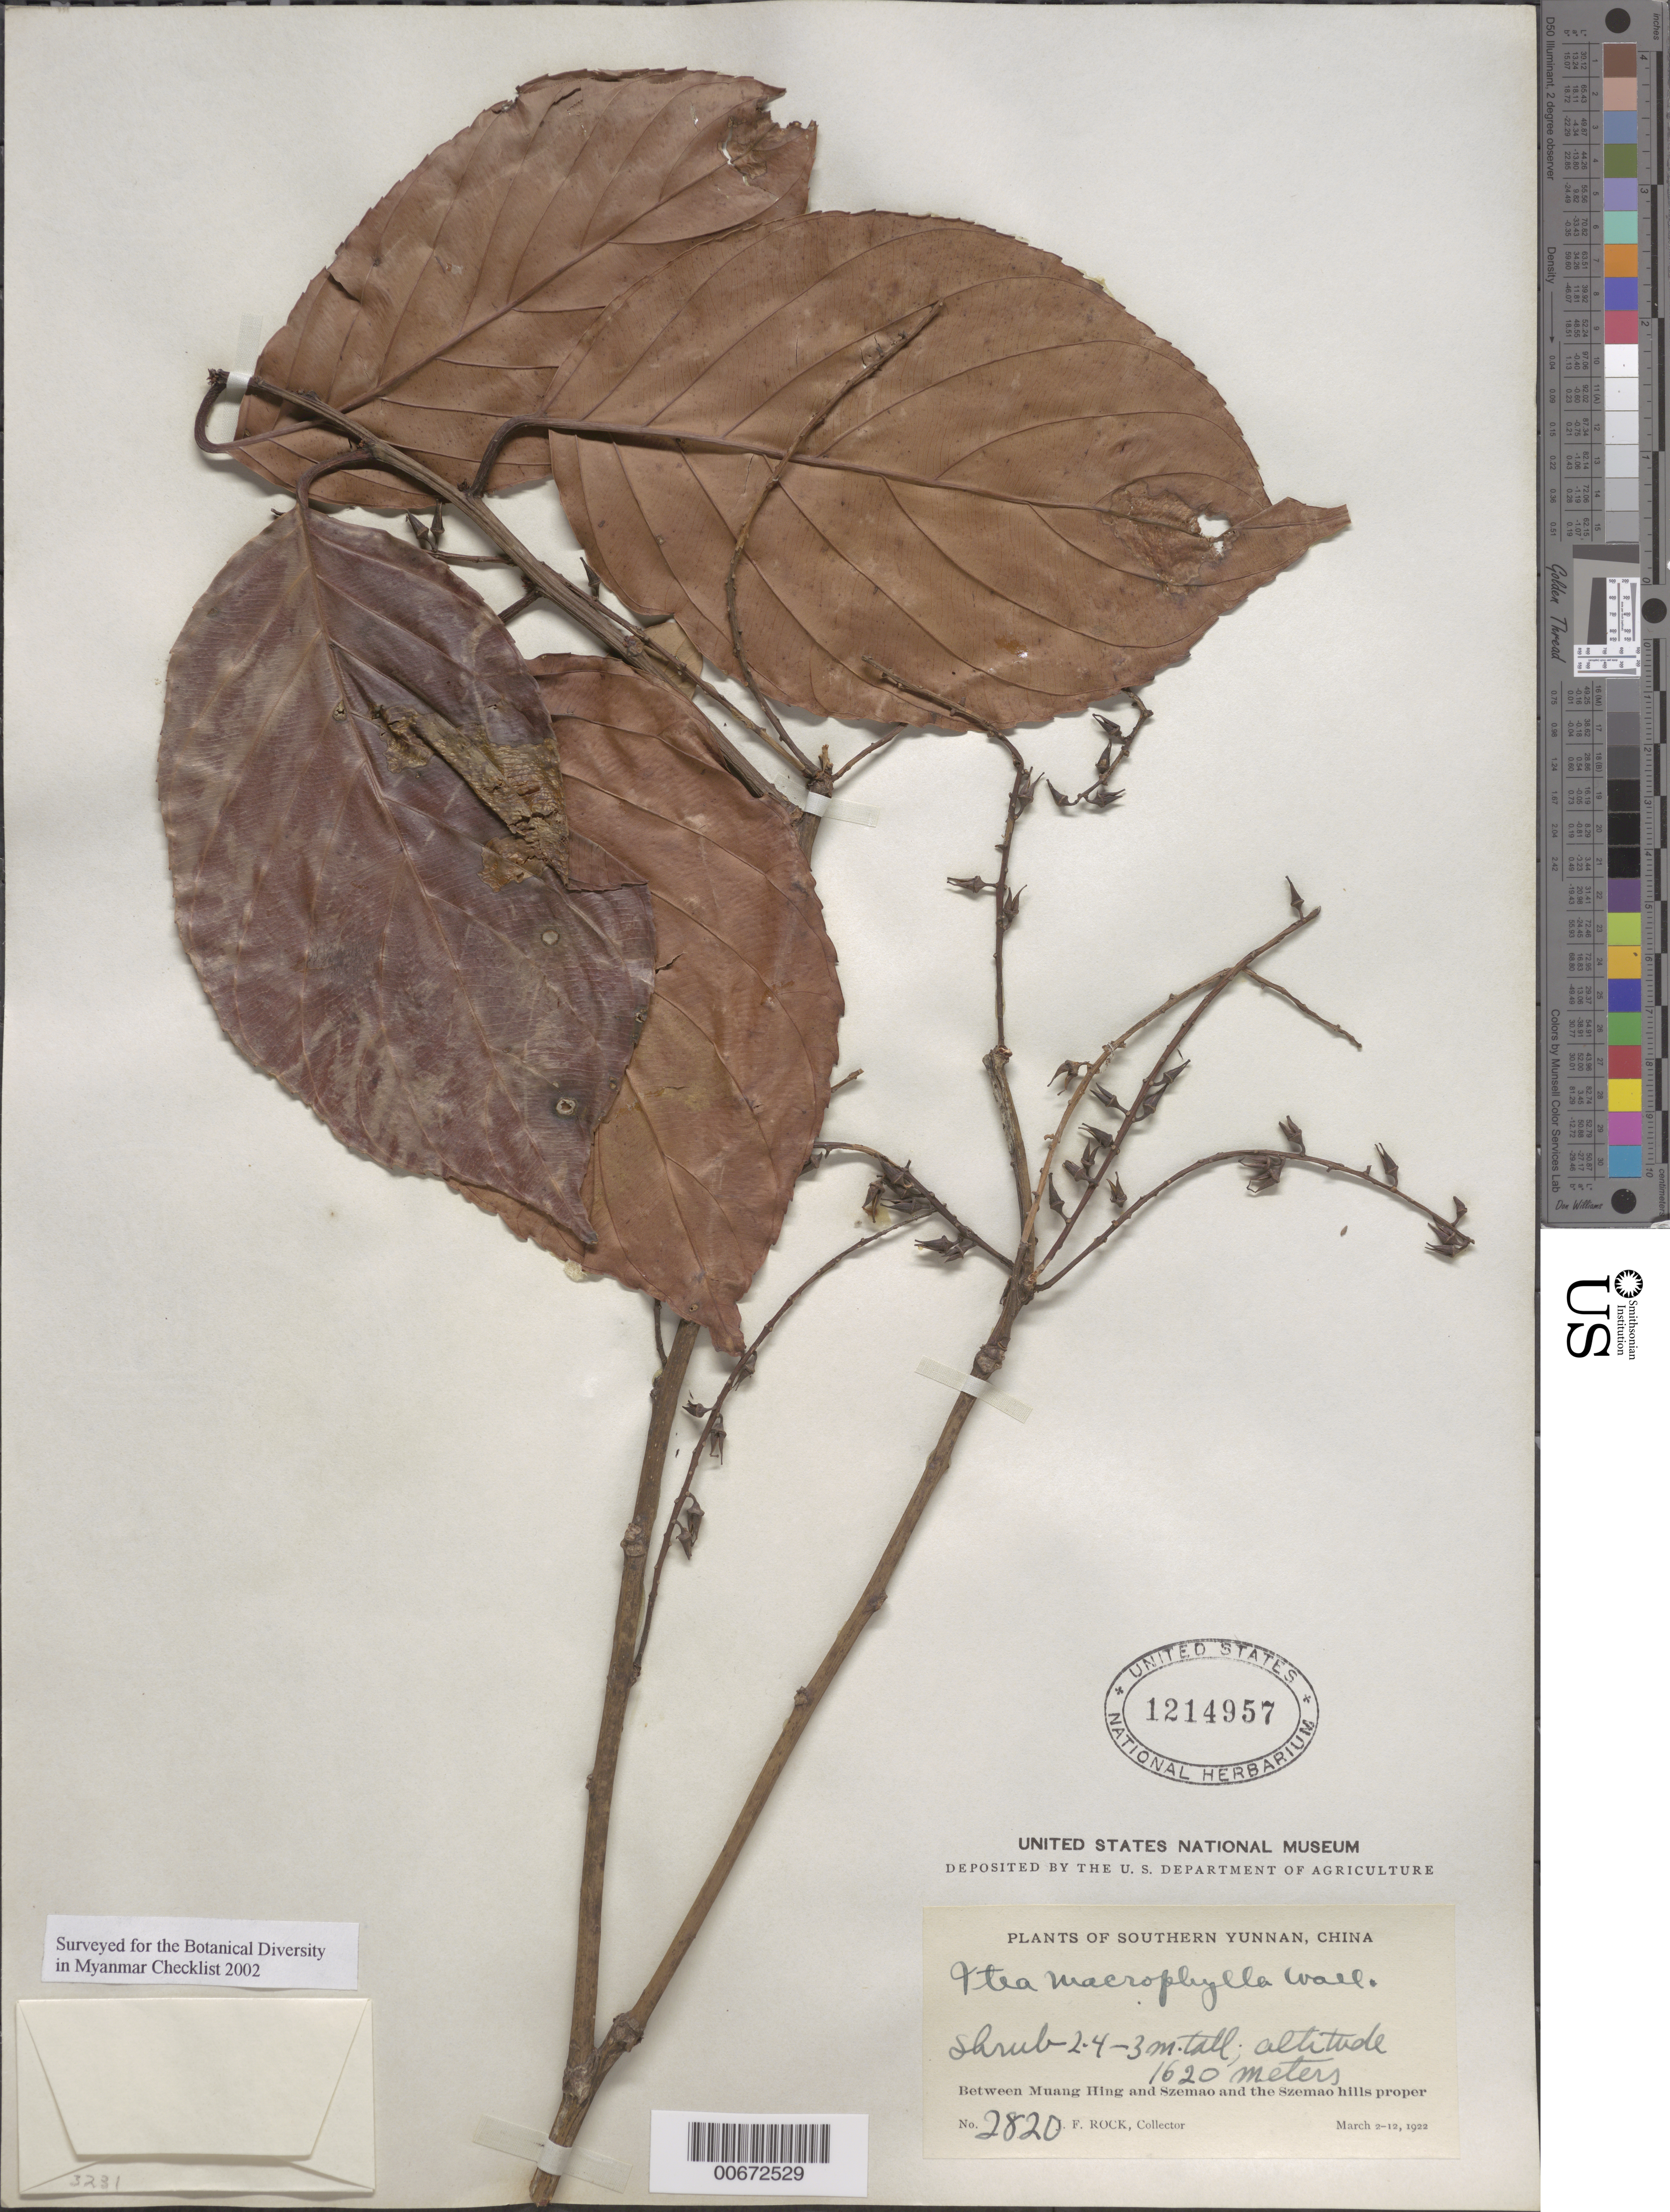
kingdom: Plantae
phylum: Tracheophyta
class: Magnoliopsida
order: Saxifragales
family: Iteaceae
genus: Itea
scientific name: Itea macrophylla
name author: Wall.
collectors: J. F. Rock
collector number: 2820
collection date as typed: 02 Mar 1922 to 12 Mar 1922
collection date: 1922-03-02/1922-03-12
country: China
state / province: Yunnan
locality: Between Muang Hing and Szemao and the Szemao hills proper.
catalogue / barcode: US 1214957